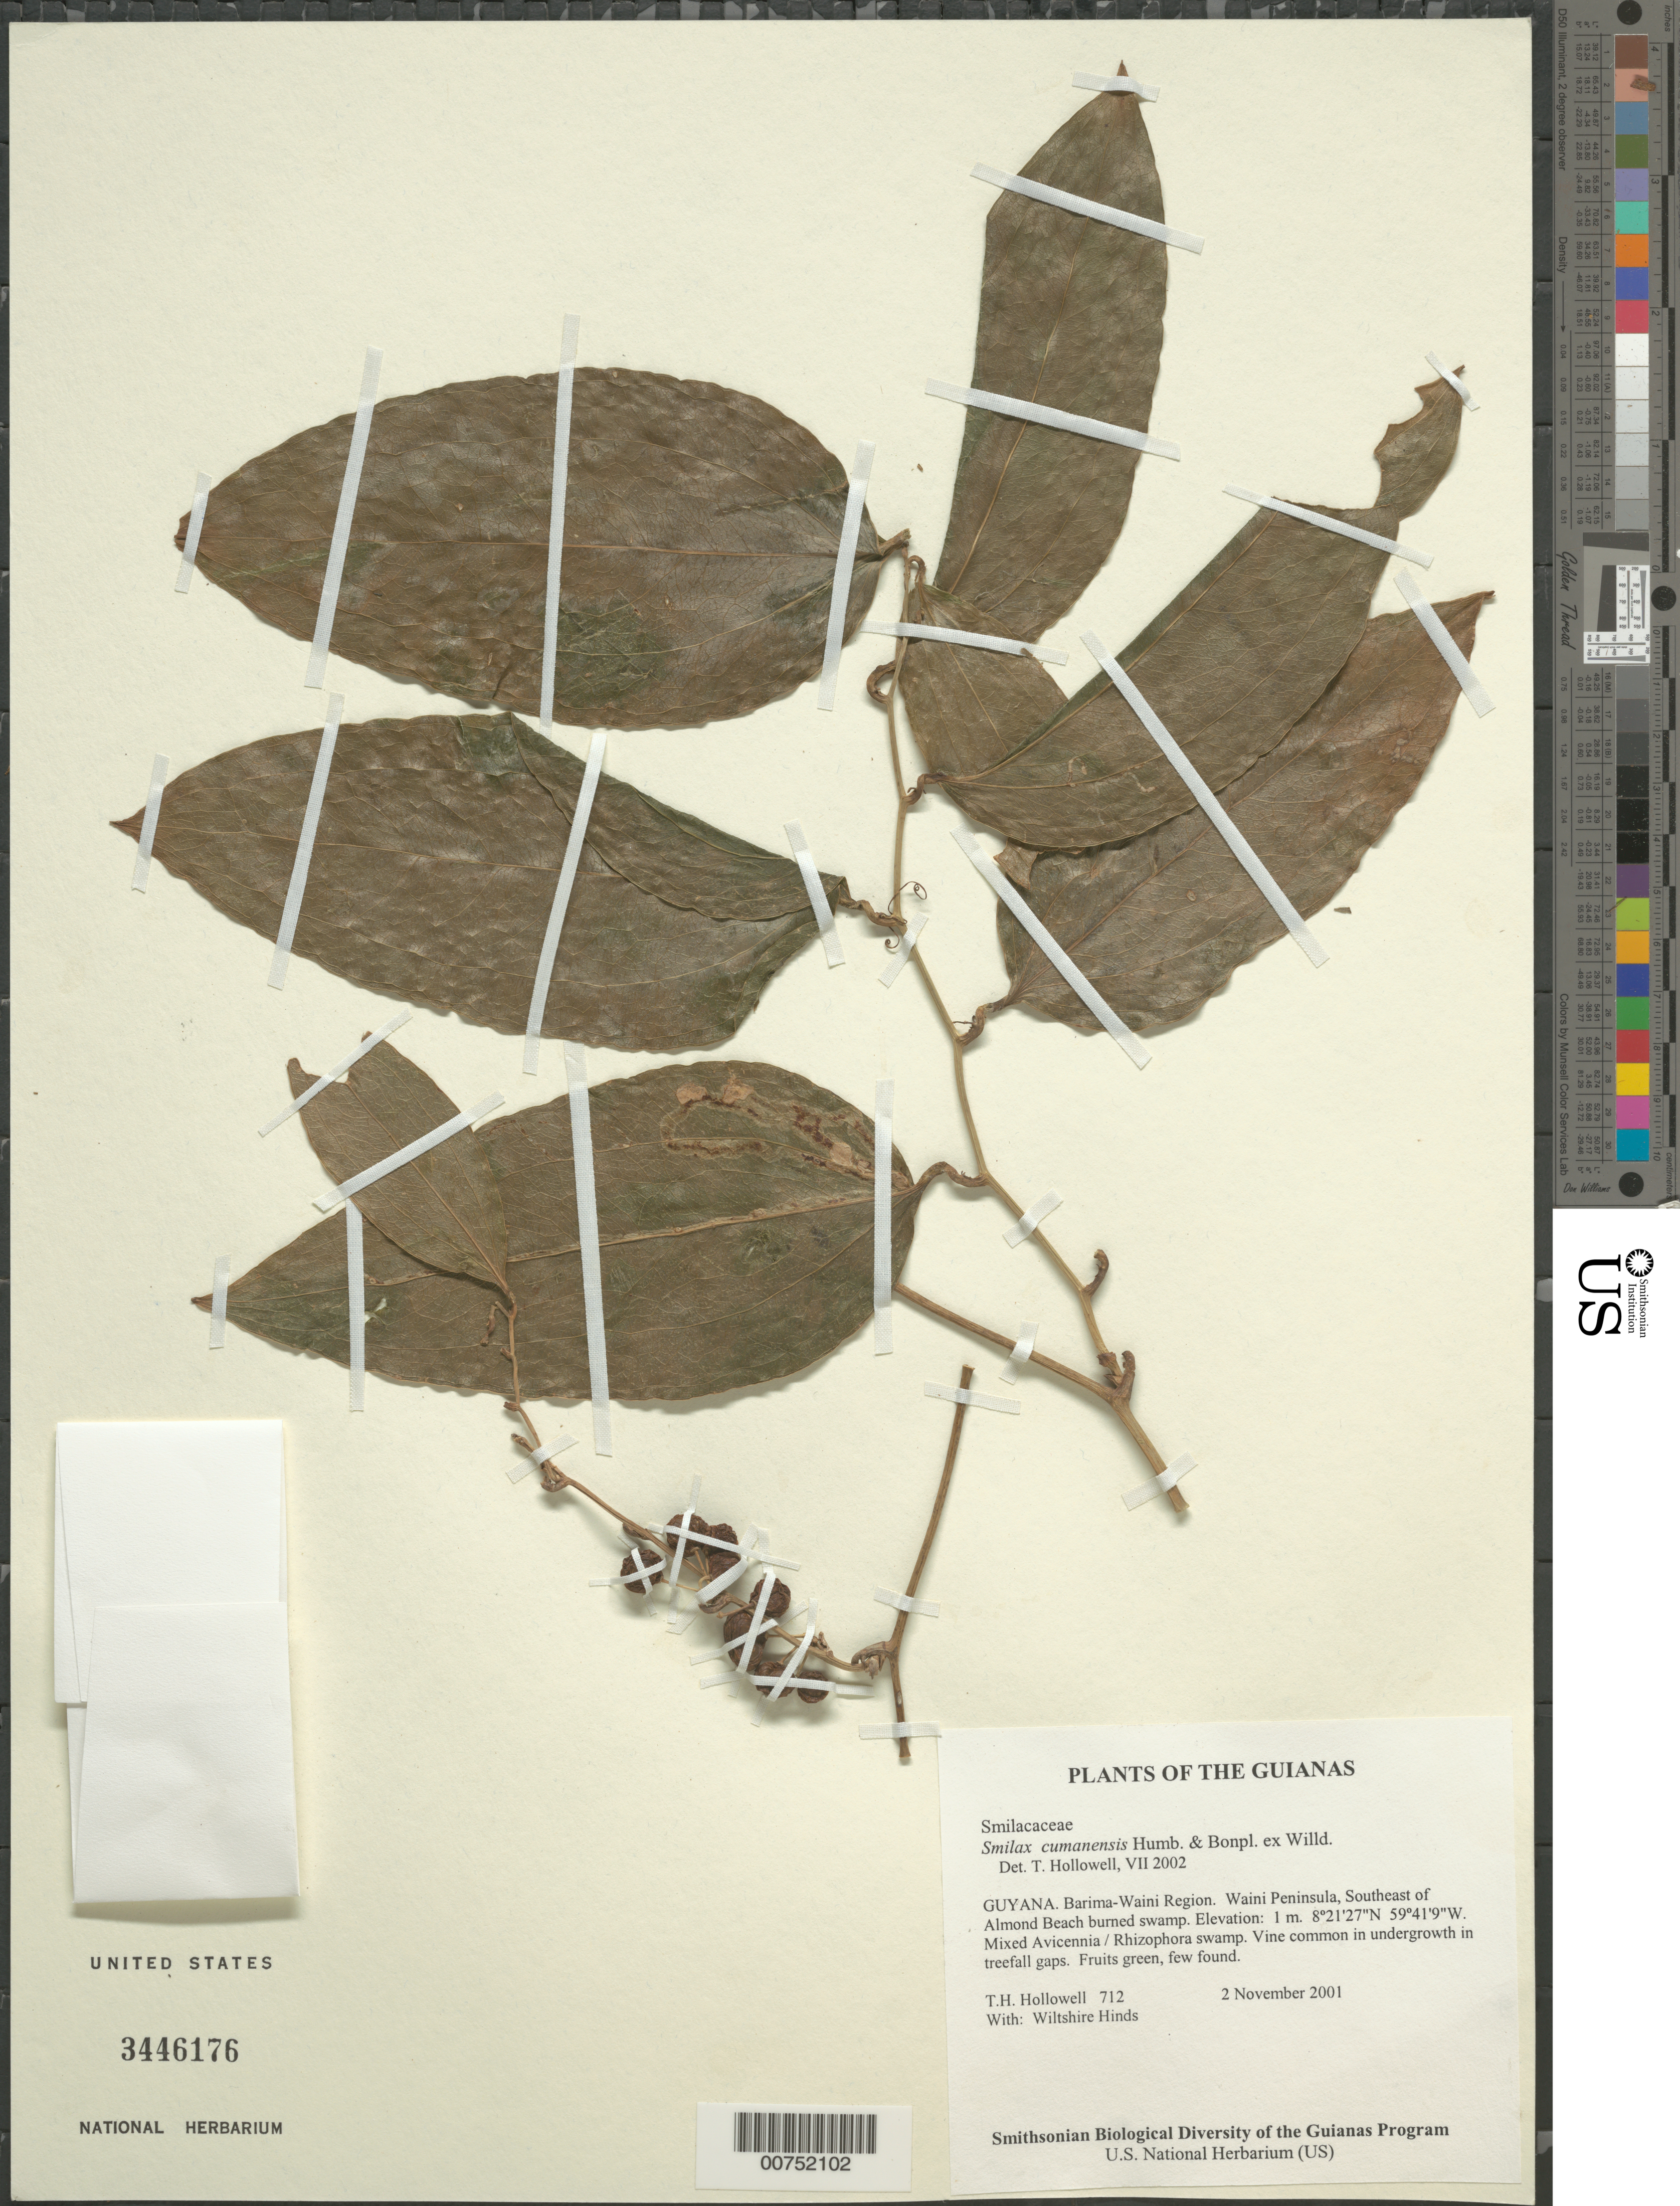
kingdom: Plantae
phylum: Tracheophyta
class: Liliopsida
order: Liliales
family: Smilacaceae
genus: Smilax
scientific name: Smilax cumanensis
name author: Humb. & Bonpl. ex Willd.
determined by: Hollowell, T. H., (BOT), Smithsonian Institution - National Museum of Natural History (UNITED STATES)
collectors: T. Hollowell & W. Hinds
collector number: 712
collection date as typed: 2 November 2001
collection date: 2001-11-02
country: Guyana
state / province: Barima-Waini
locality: Waini Peninsula, Southeast of Almond Beach burned swamp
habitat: Mixed Avicennia / Rhizophora swamp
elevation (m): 1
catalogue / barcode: US 3446176